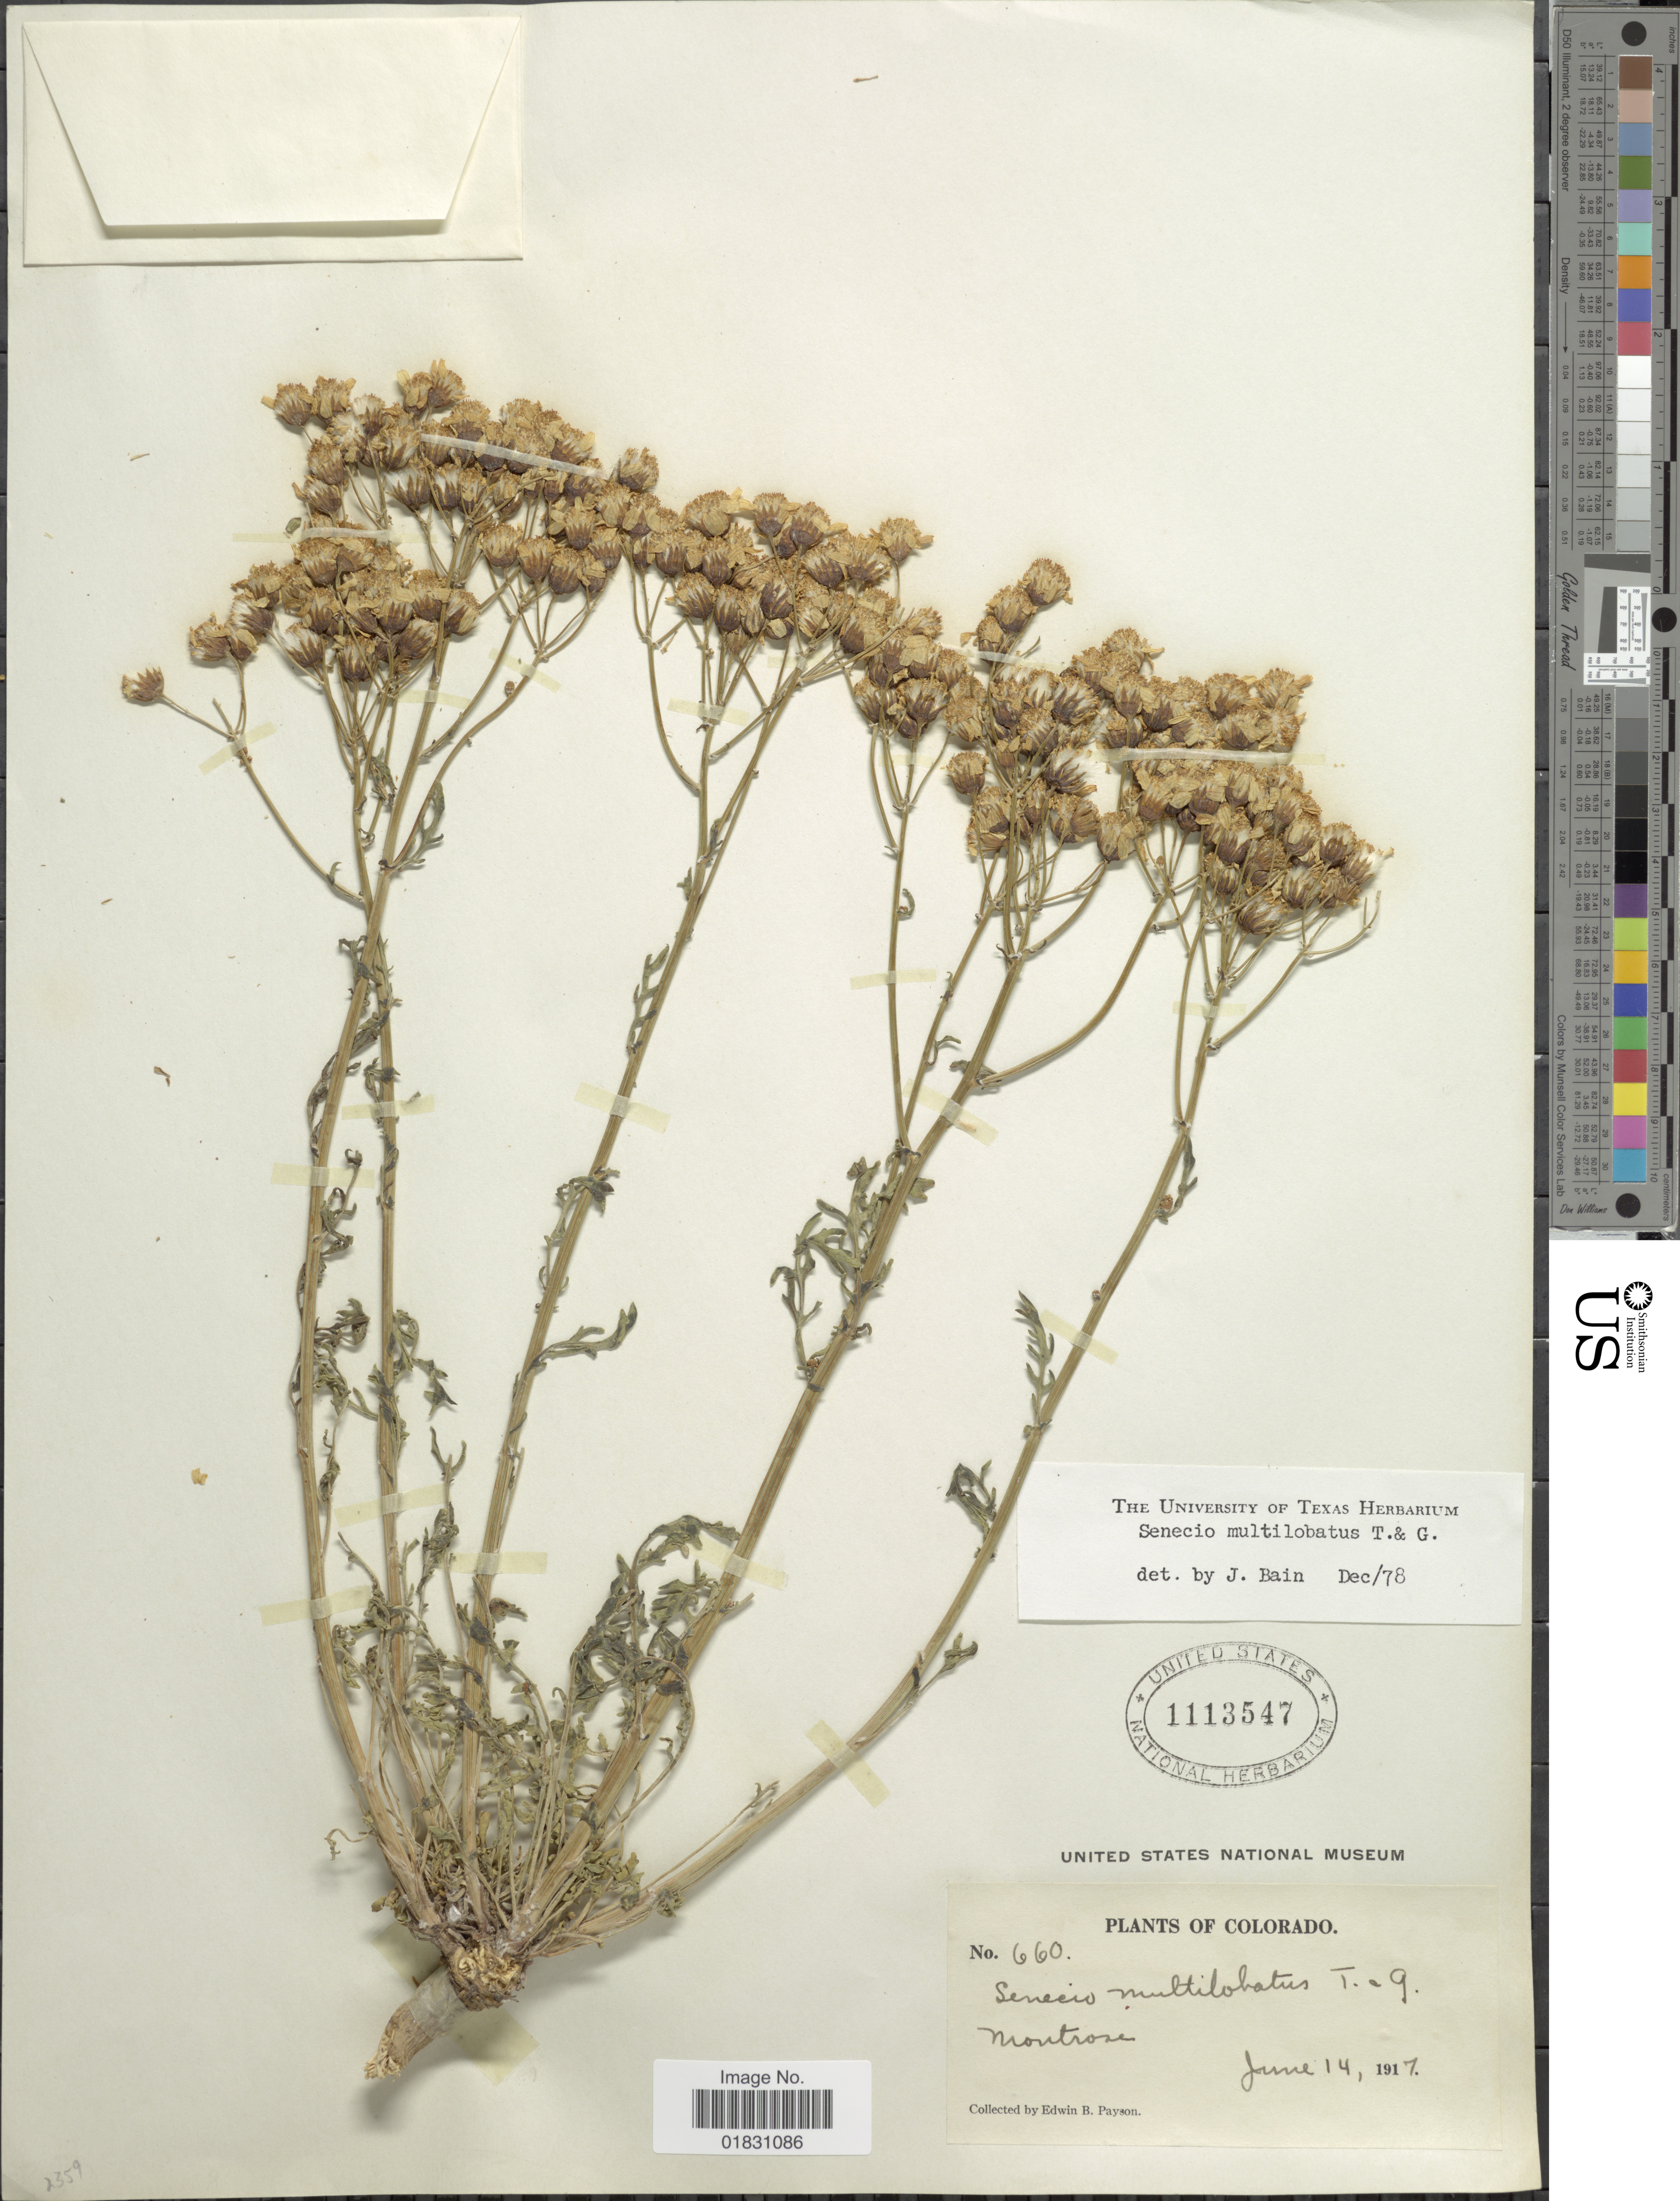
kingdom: Plantae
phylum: Tracheophyta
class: Magnoliopsida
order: Asterales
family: Asteraceae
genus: Packera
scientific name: Packera multilobata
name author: (Torr. & A. Gray) W.A. Weber & Á. Löve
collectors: E. B. Payson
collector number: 660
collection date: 1917-06-14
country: United States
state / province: Colorado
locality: Montrose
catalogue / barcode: US 1113547